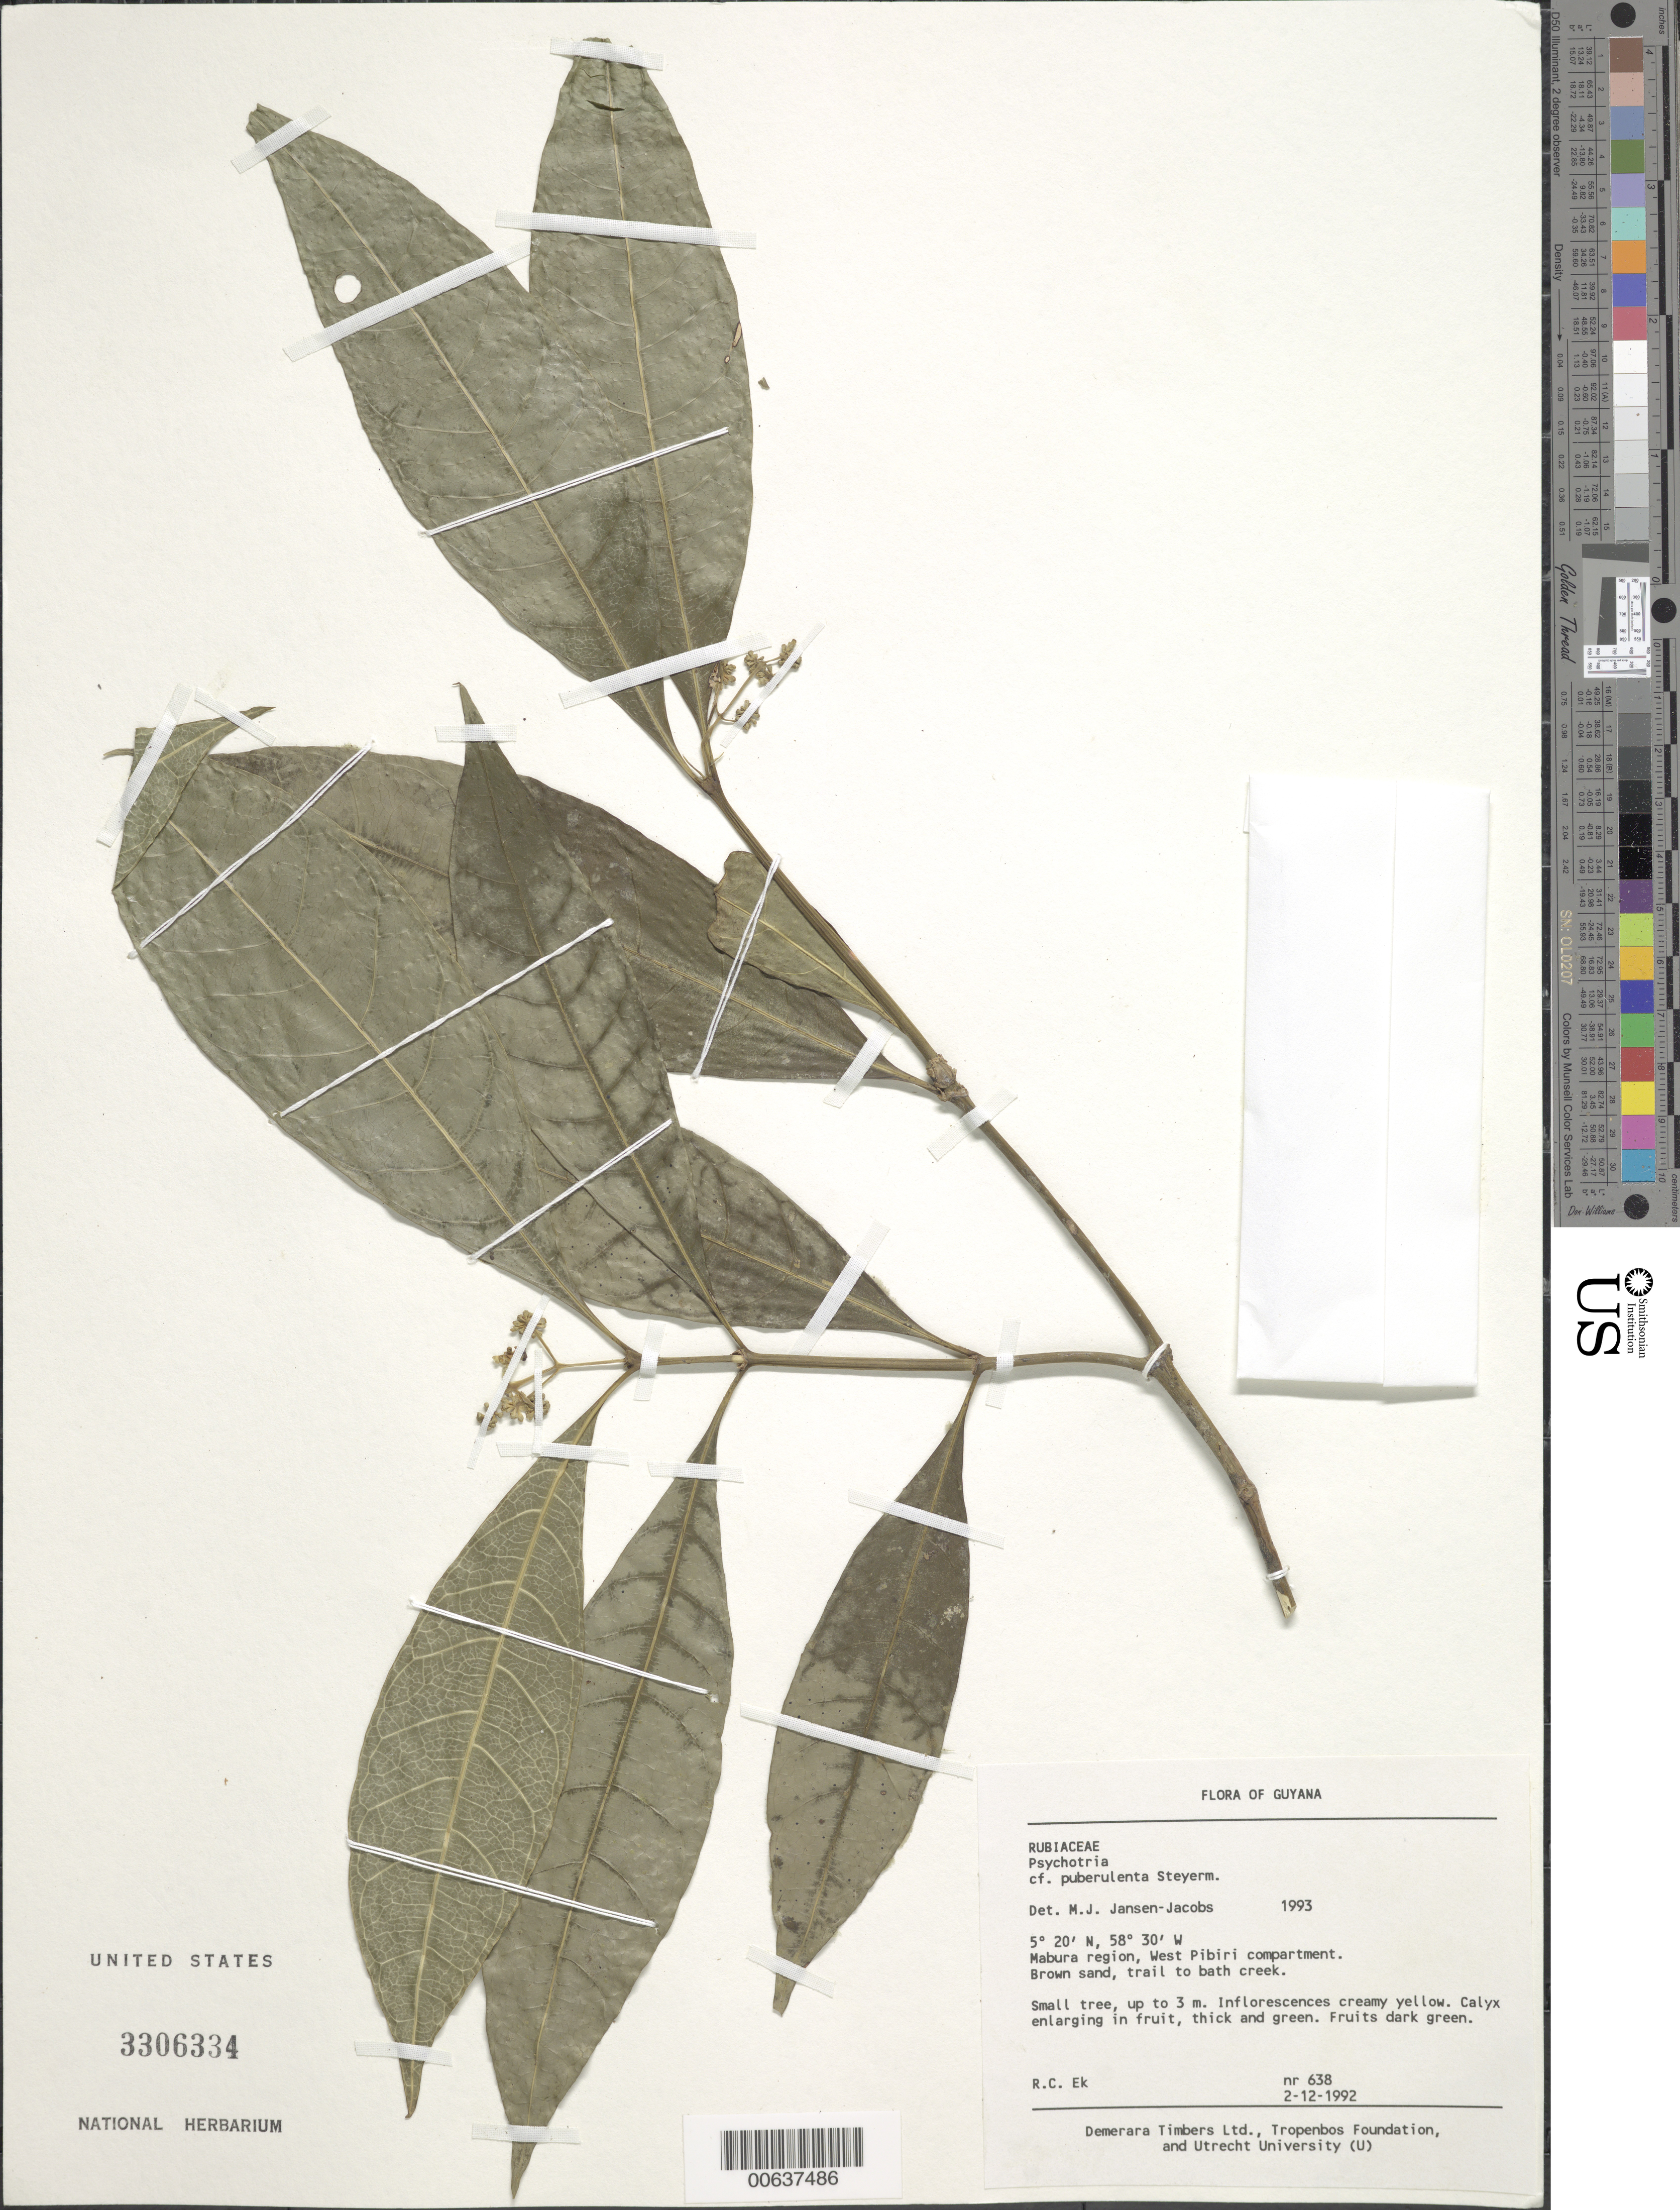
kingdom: Plantae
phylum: Tracheophyta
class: Magnoliopsida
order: Gentianales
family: Rubiaceae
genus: Psychotria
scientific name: Psychotria puberulenta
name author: Steyerm.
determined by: Jansen-Jacobs, M. J., (U), Nationaal Herbarium Nederland, Utrecht University branch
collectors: R. C. Ek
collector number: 638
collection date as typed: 2-Dec-92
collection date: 1992-12-02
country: Guyana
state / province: U. Demerara-Berbice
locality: Mabura region, West Pibiri compartment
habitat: Brown sand, trail to bath creek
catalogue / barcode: US 3306334